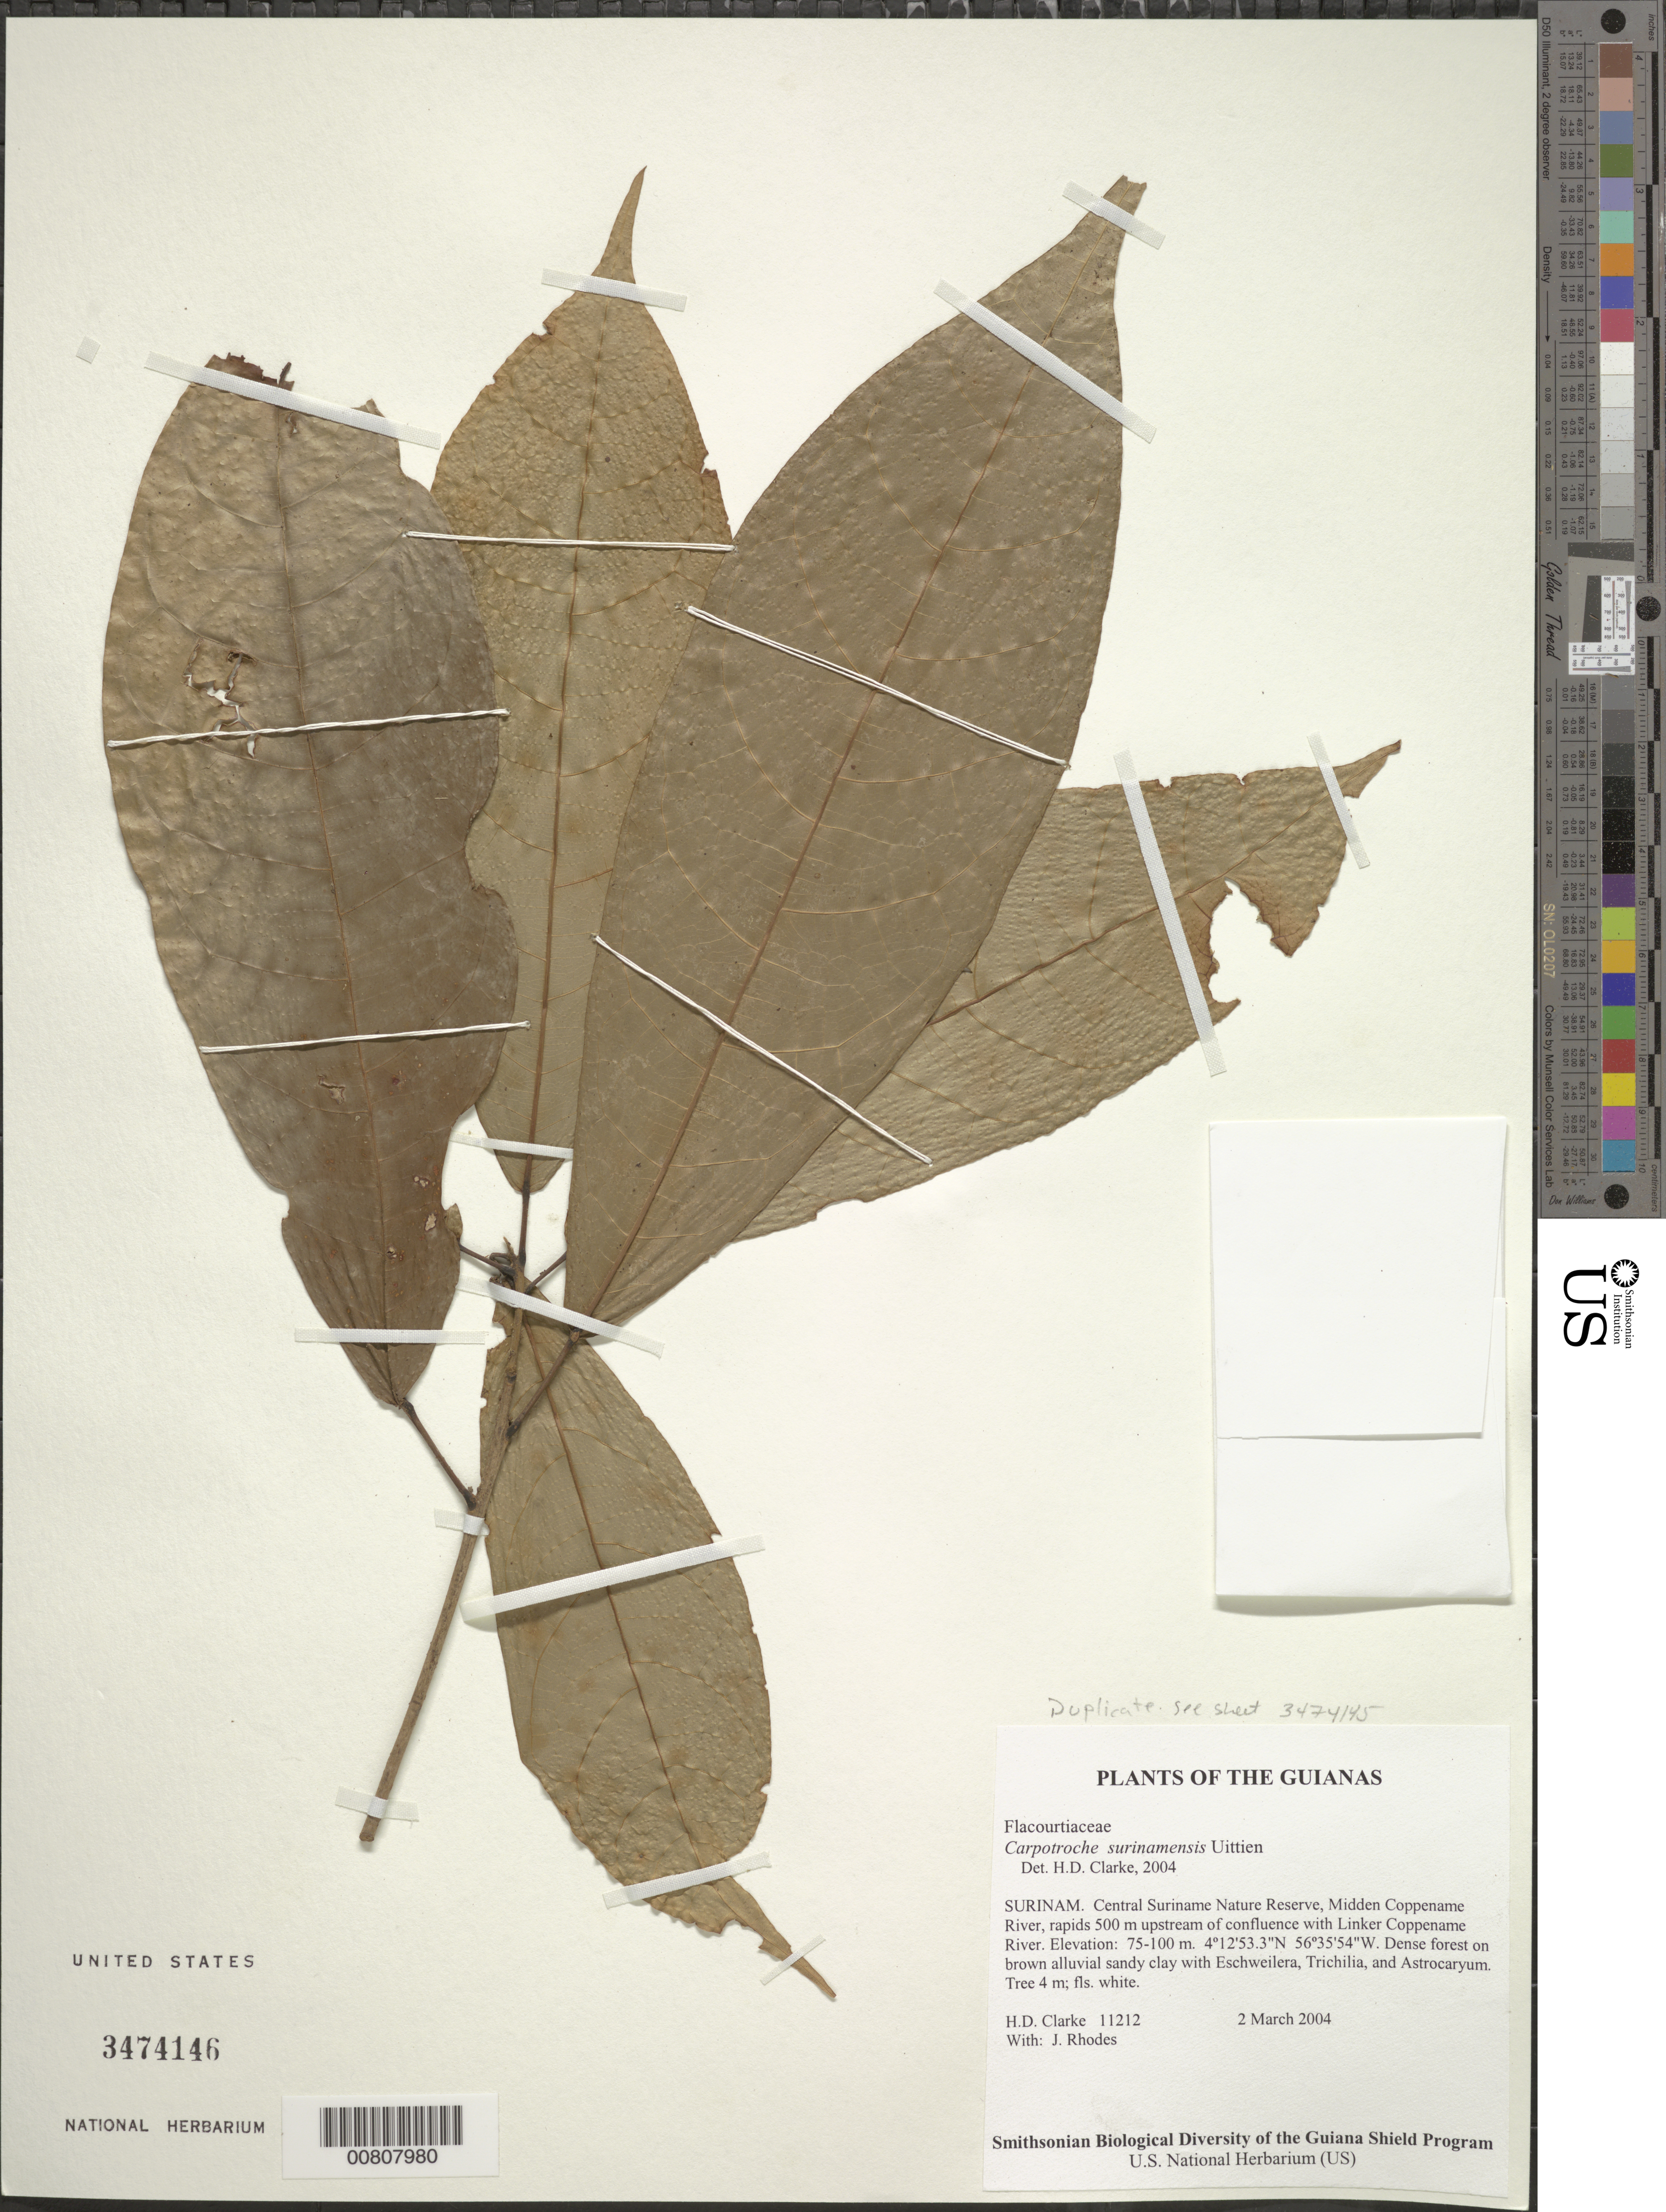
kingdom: Plantae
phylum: Tracheophyta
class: Magnoliopsida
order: Malpighiales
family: Achariaceae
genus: Carpotroche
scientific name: Carpotroche surinamensis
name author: Uittien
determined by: Clarke, H. D., University of North Carolina (Asheville)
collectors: H. D. Clarke & J. Rhodes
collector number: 11212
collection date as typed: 2 March 2004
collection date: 2004-03-02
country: Suriname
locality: Central Suriname Nature Reserve, Midden Coppename River, rapids 500 m upstream of confluence with Linker Coppename River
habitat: Dense forest on brown alluvial sandy clay with Eschweilera, Trichilia, and Astrocaryum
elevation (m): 75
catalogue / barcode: US 3474146